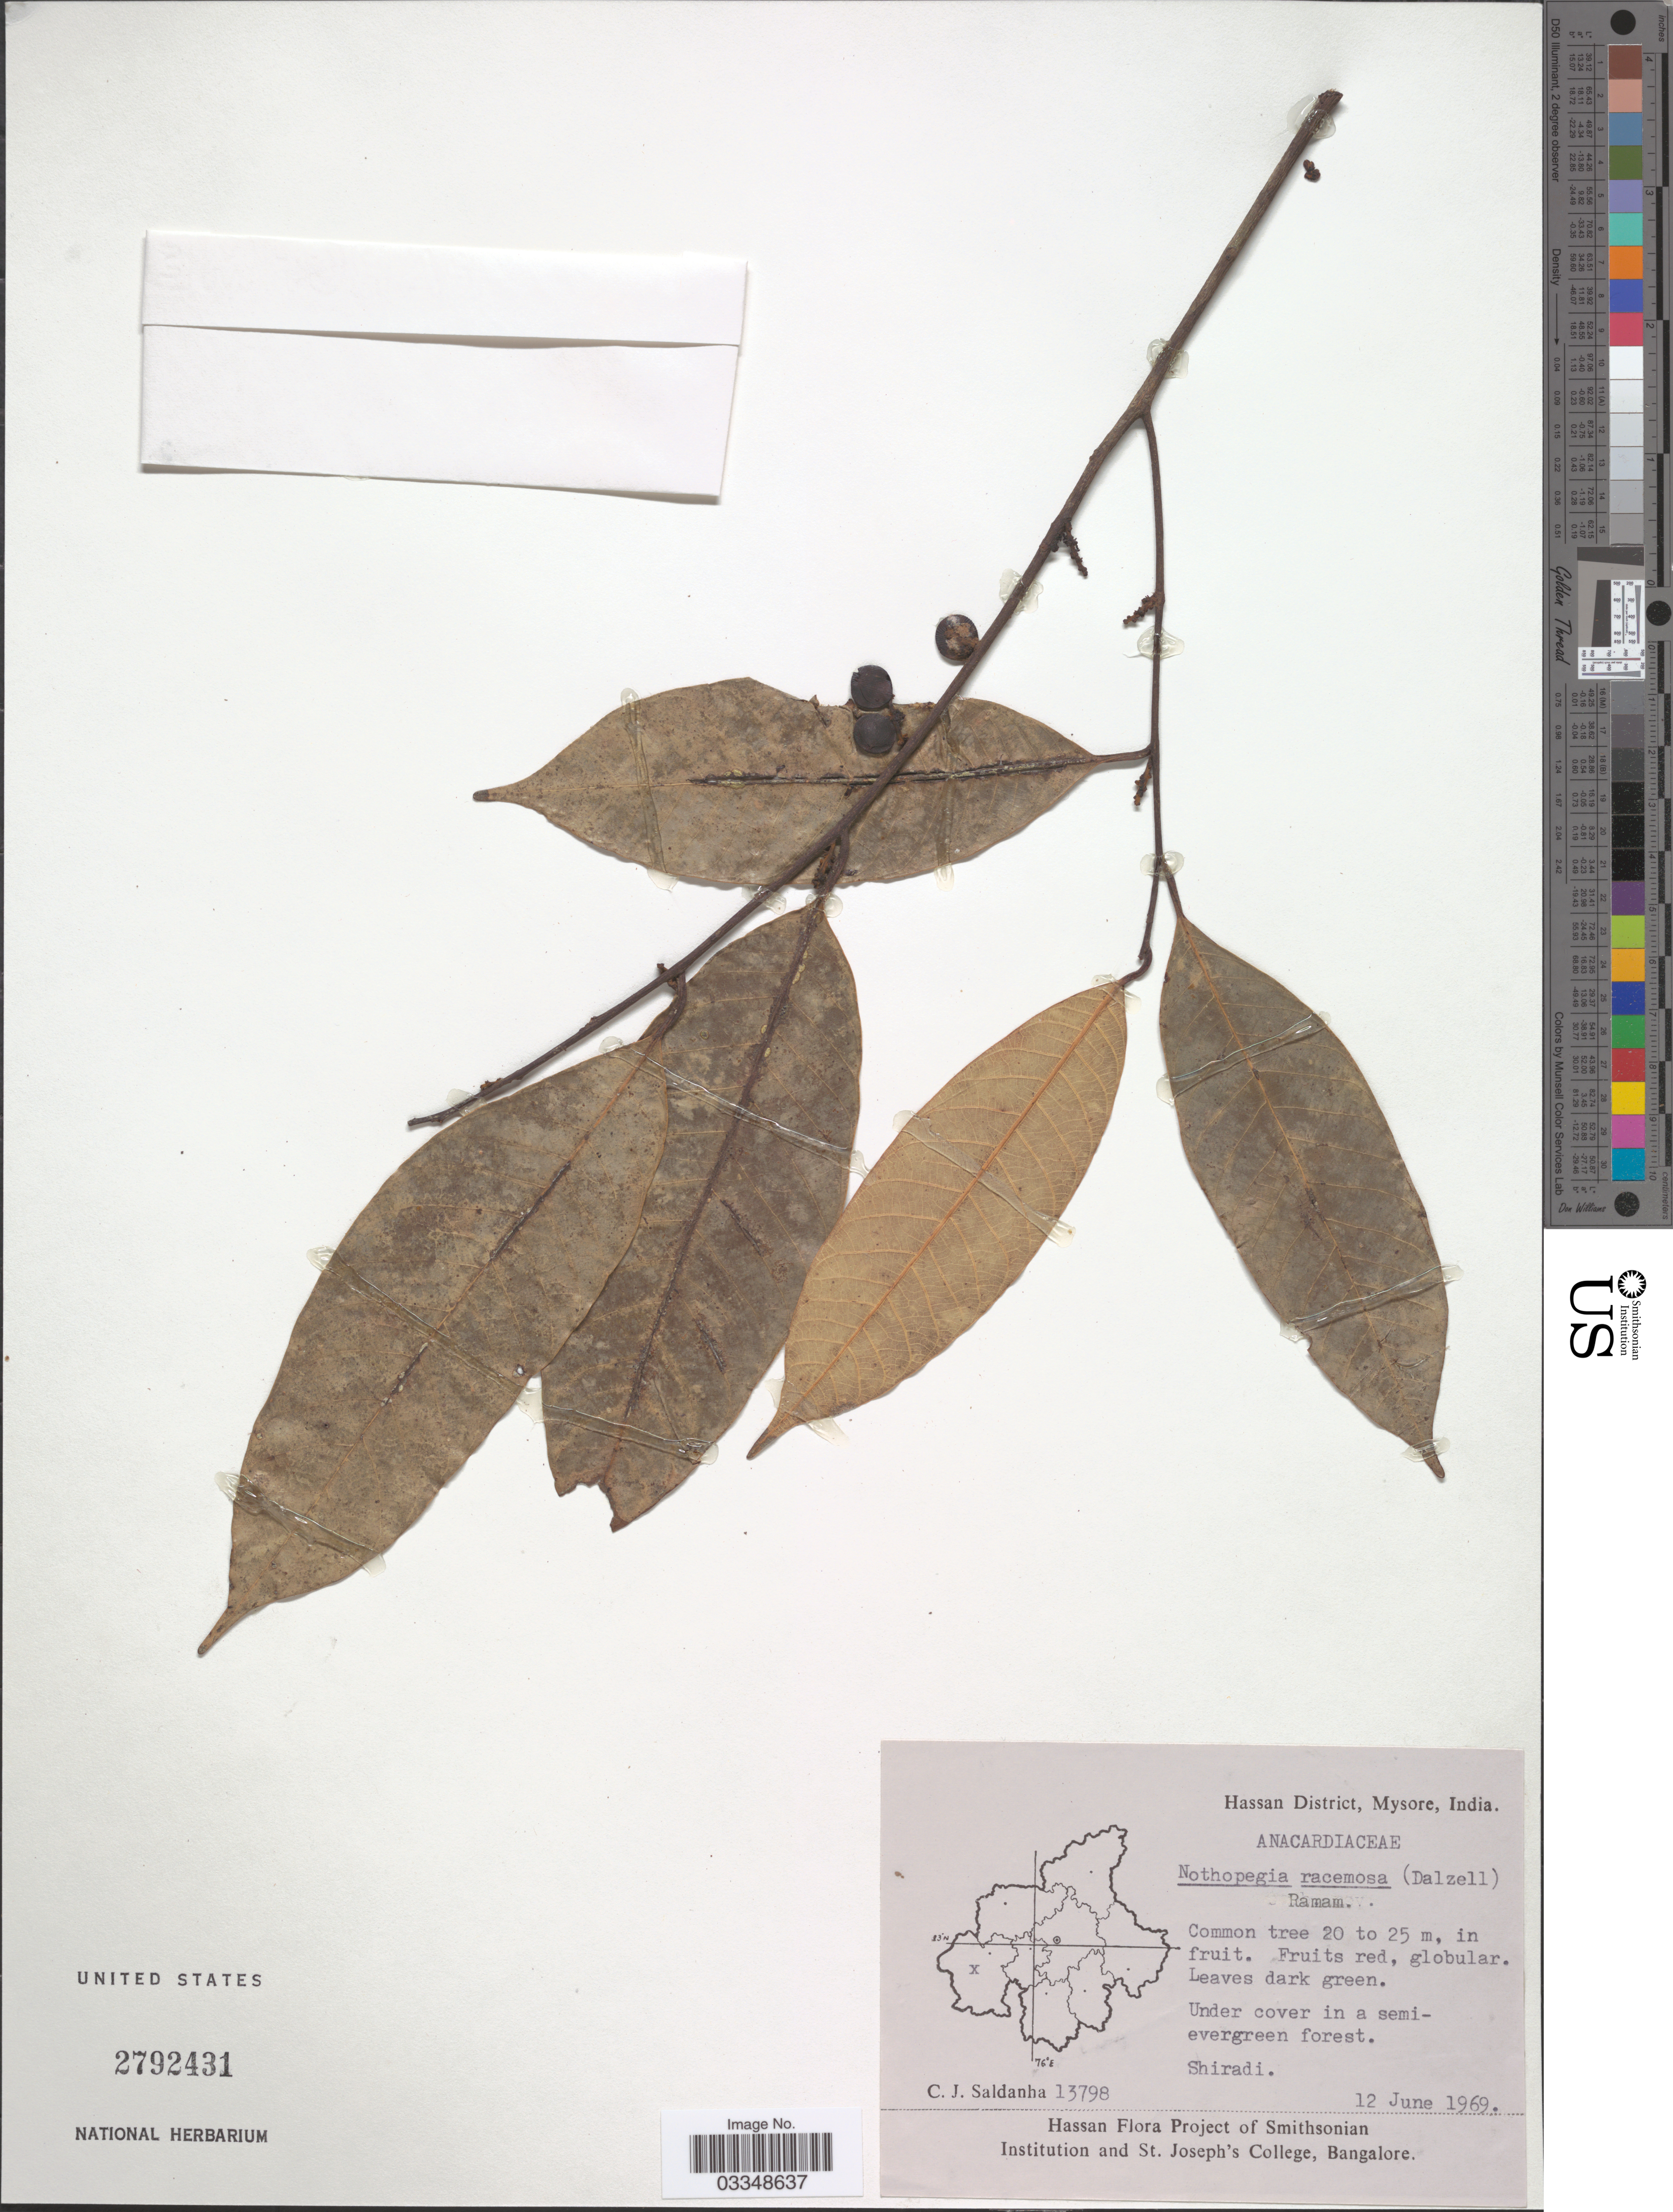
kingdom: Plantae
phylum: Tracheophyta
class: Magnoliopsida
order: Sapindales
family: Anacardiaceae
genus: Nothopegia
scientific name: Nothopegia racemosa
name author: (Dalzell) Ramamoorthy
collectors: C. J. Saldanha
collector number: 13798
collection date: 1969-06-12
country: India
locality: Hassan District, Mysore. Shiradi.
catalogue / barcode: US 2792431